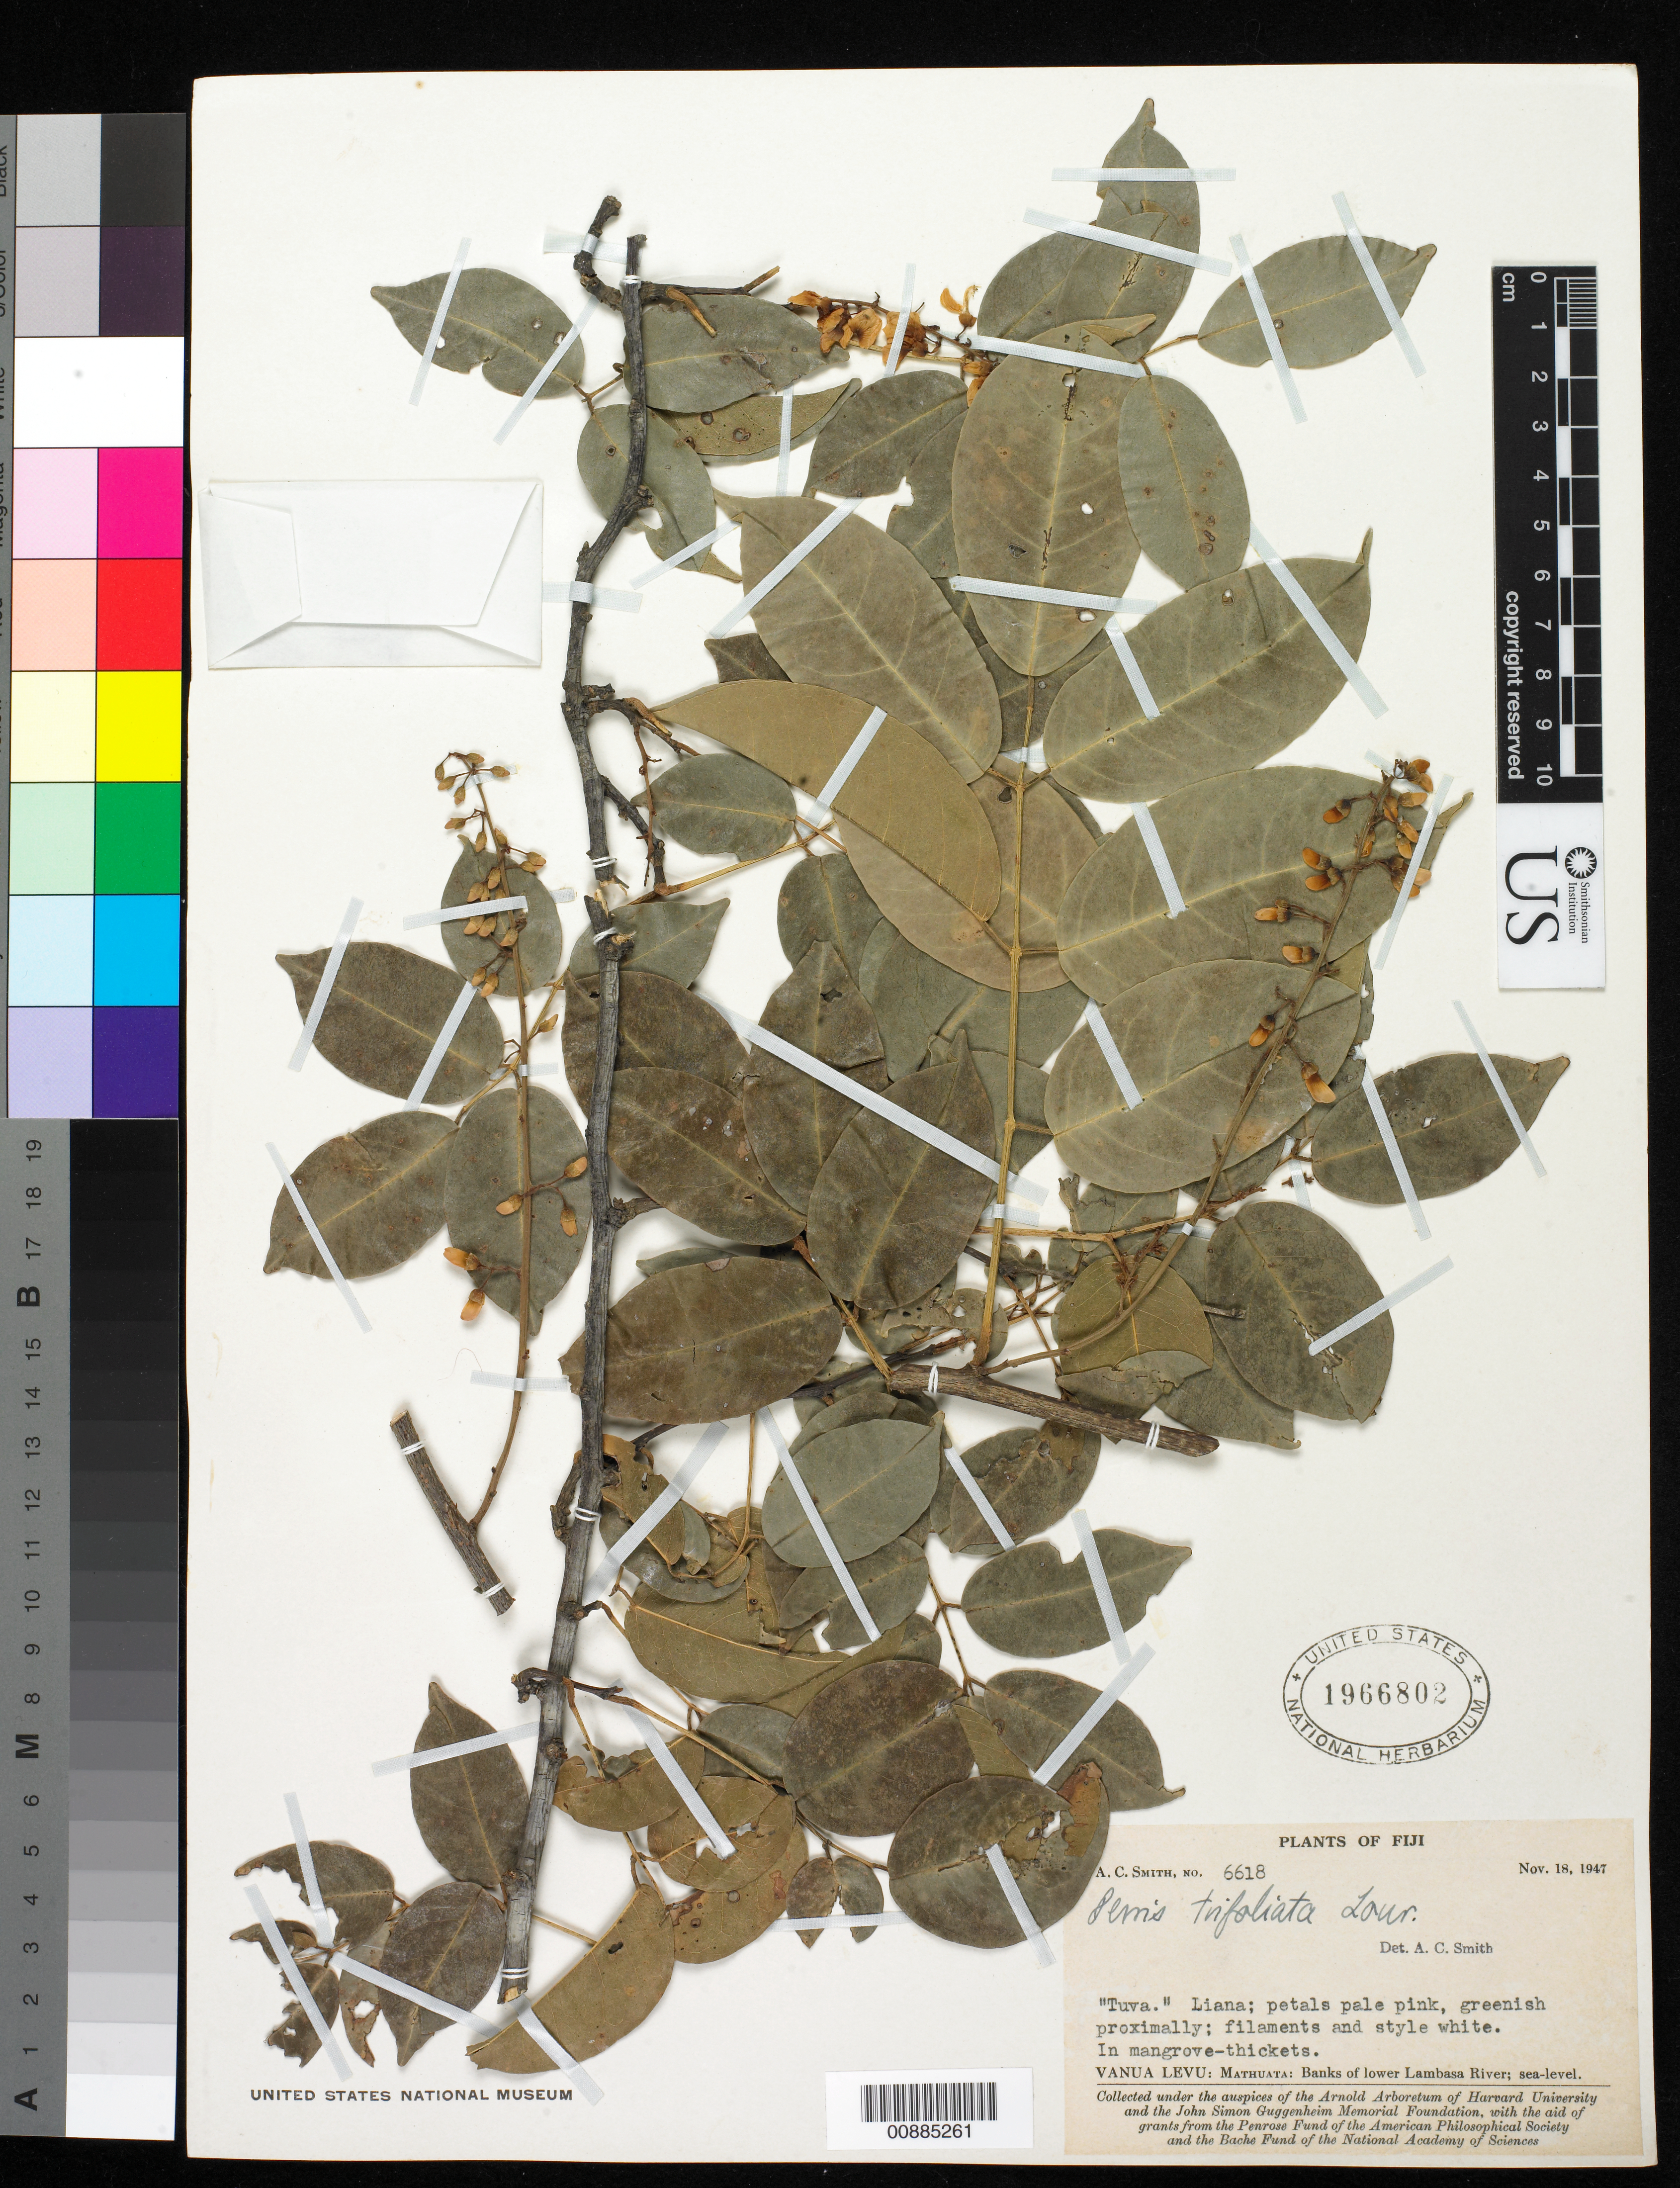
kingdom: Plantae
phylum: Tracheophyta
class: Magnoliopsida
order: Fabales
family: Fabaceae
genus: Derris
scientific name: Derris trifoliata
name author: Lour.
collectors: C. A. Smith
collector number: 6618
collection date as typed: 18 Nov 1947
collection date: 1947-11-18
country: Fiji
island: Macuata-i-wai [Mathuata-i-wai]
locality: Mathuata: banks of lower Lambasa River.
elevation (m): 0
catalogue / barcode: US 1966802